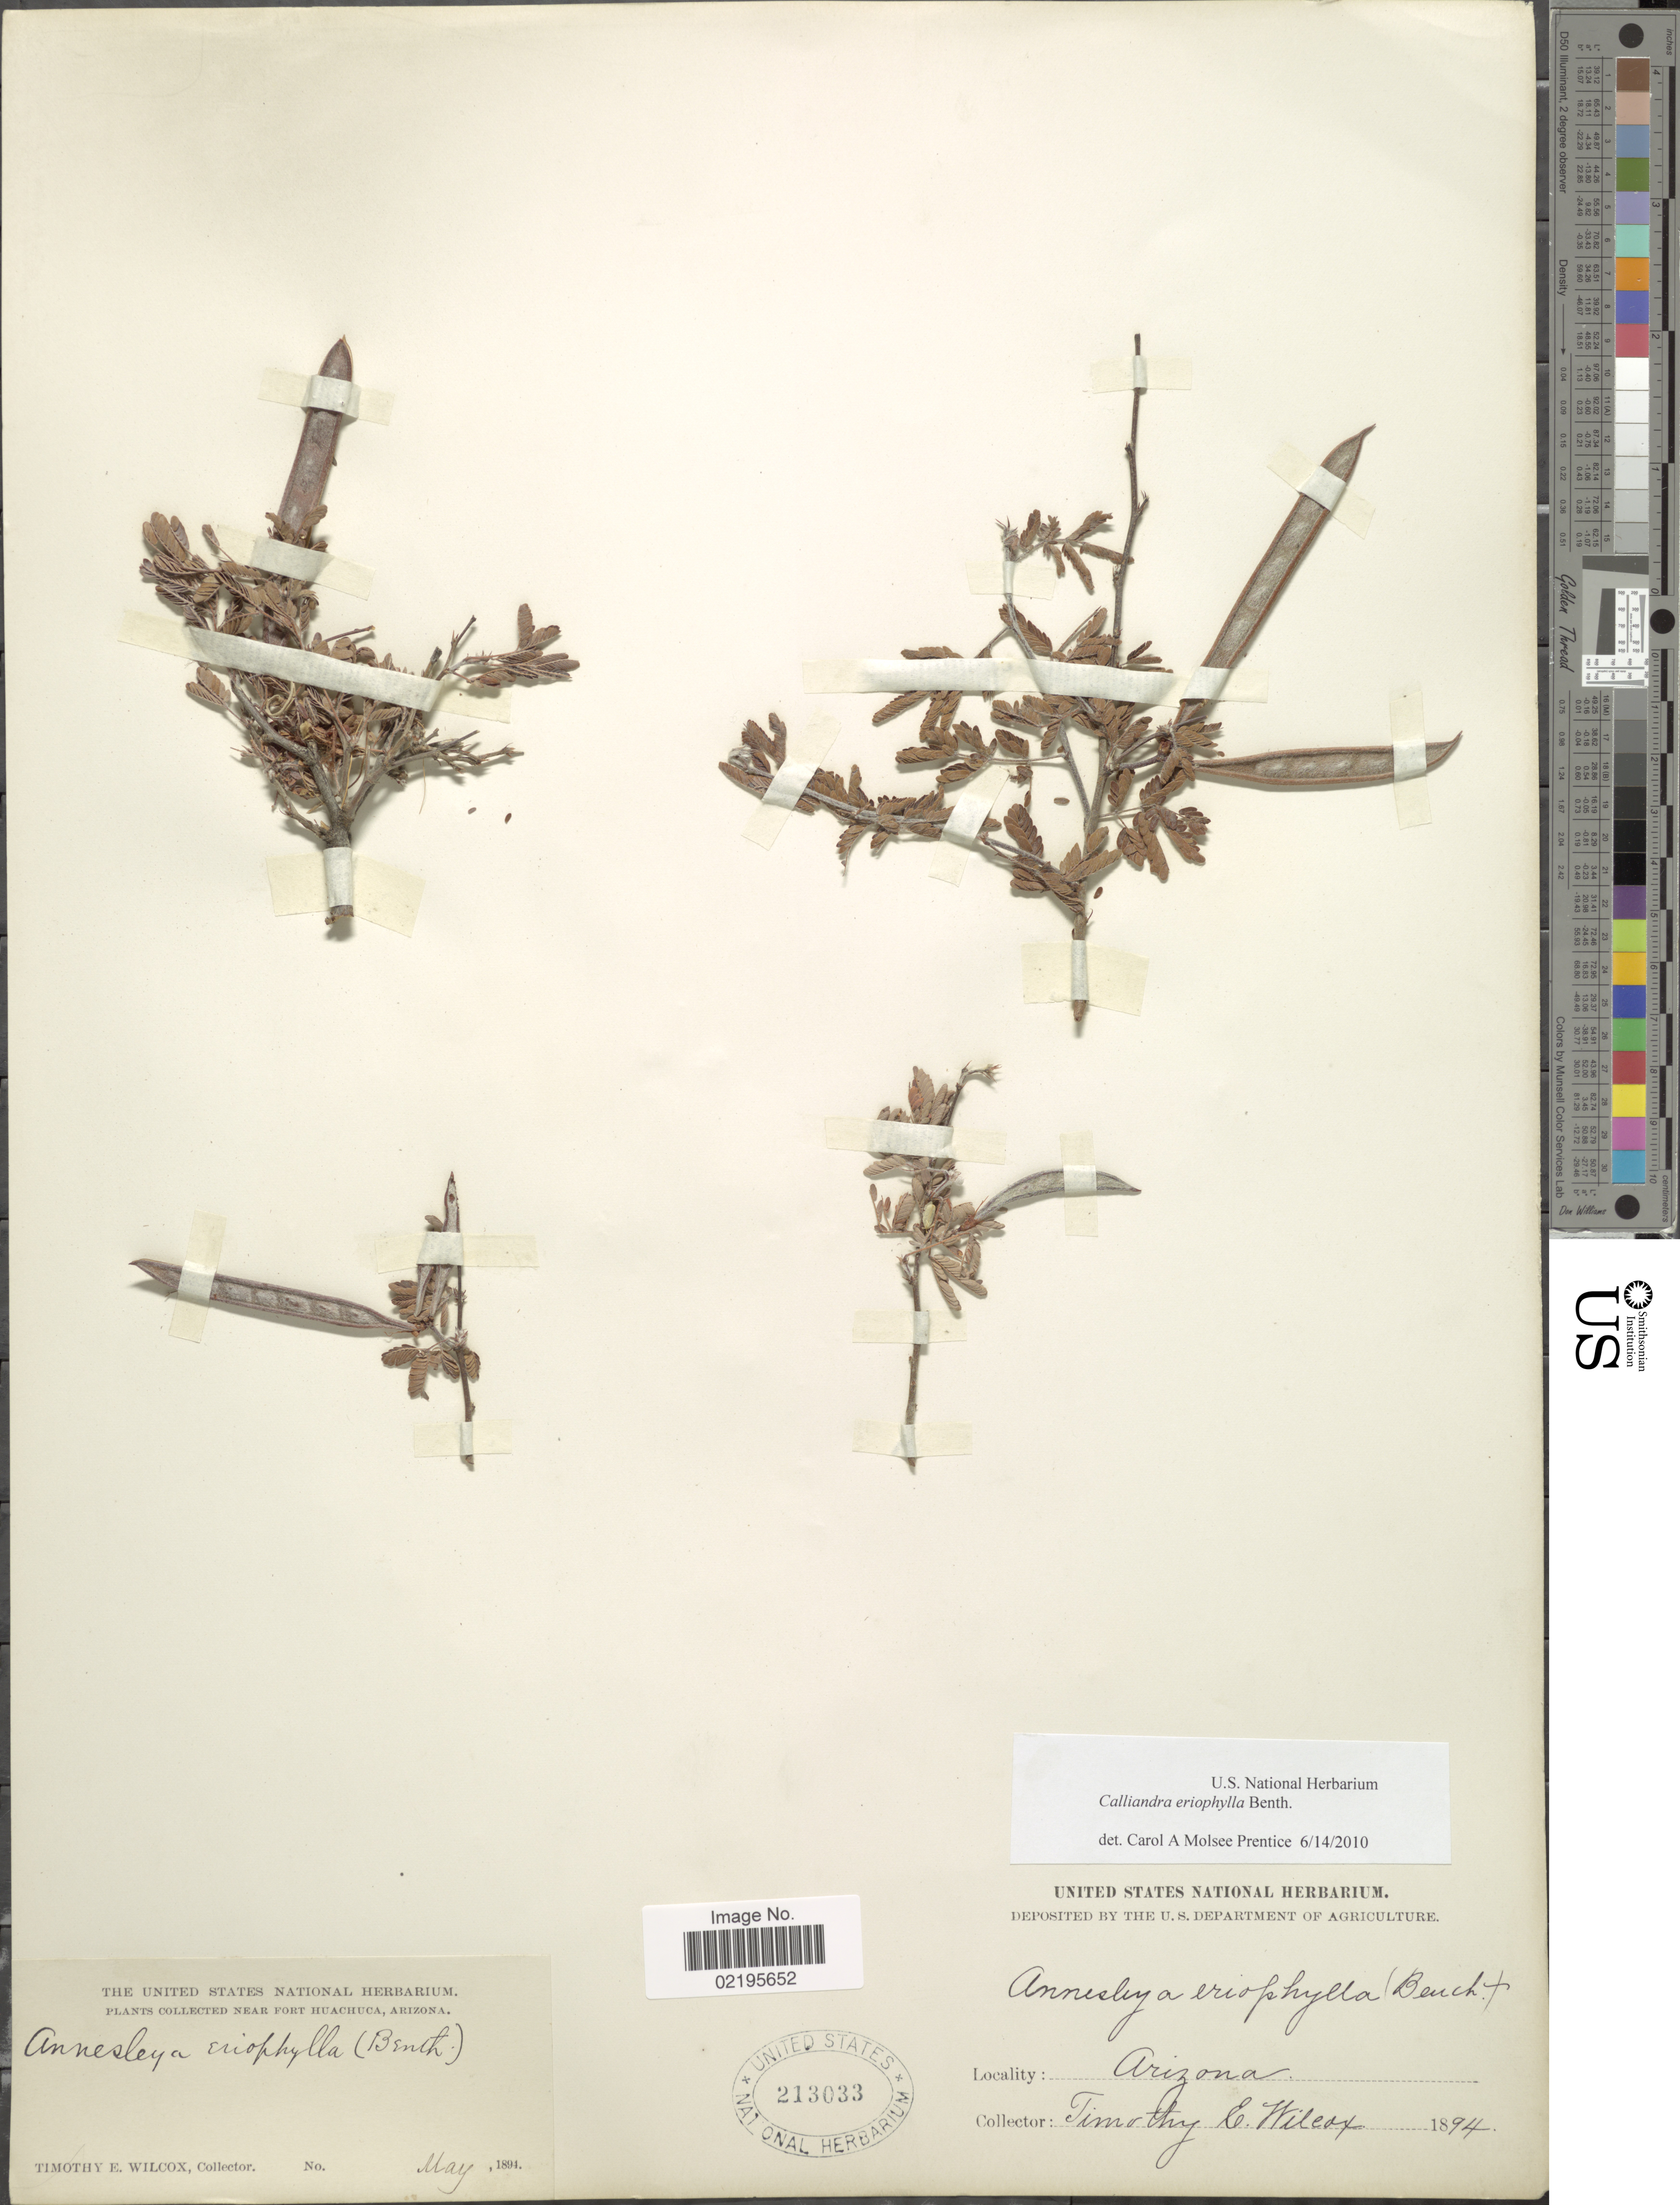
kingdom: Plantae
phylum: Tracheophyta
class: Magnoliopsida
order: Fabales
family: Fabaceae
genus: Calliandra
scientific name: Calliandra eriophylla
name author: Benth.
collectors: T. E. Wilcox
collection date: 1894-05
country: United States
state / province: Arizona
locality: Near Fort Huachuca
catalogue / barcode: US 213033